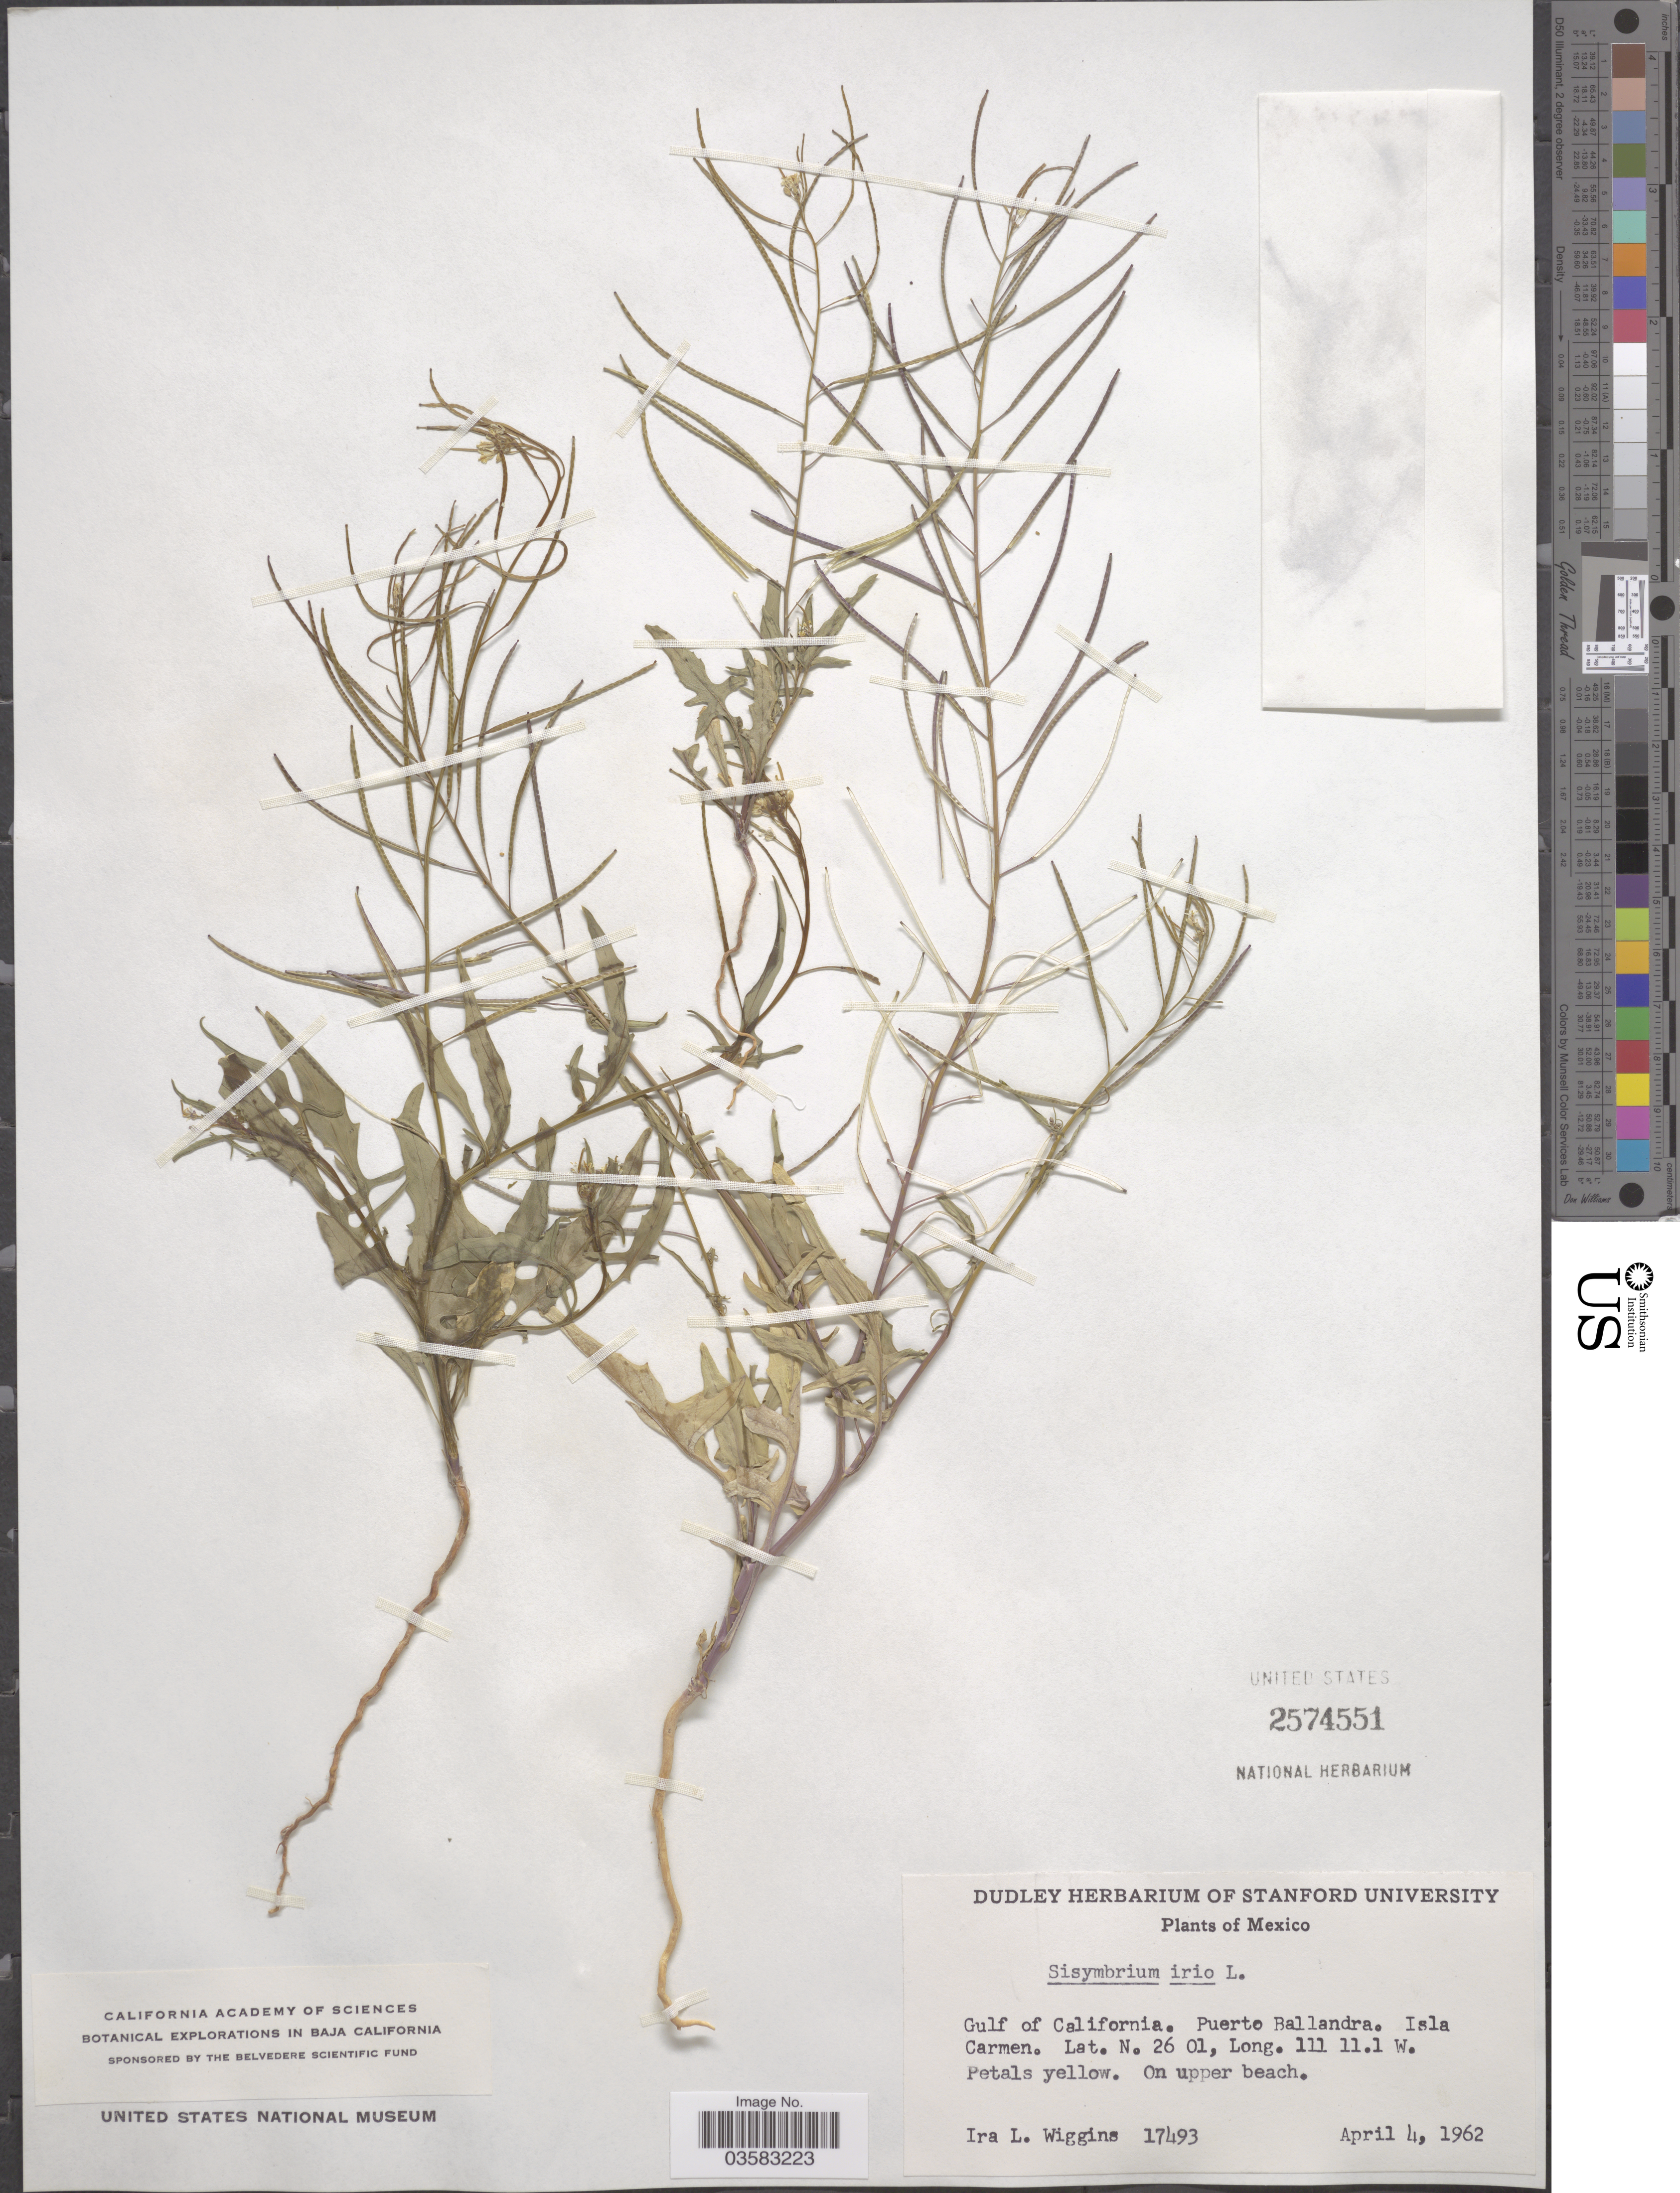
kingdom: Plantae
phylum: Tracheophyta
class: Magnoliopsida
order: Brassicales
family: Brassicaceae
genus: Sisymbrium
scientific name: Sisymbrium irio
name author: L.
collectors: I. L. Wiggins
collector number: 17493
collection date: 1962-04-04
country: Mexico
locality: Gulf of California. Puerto Ballandra. Isla Carmen. On upper beach.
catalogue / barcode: US 2574551